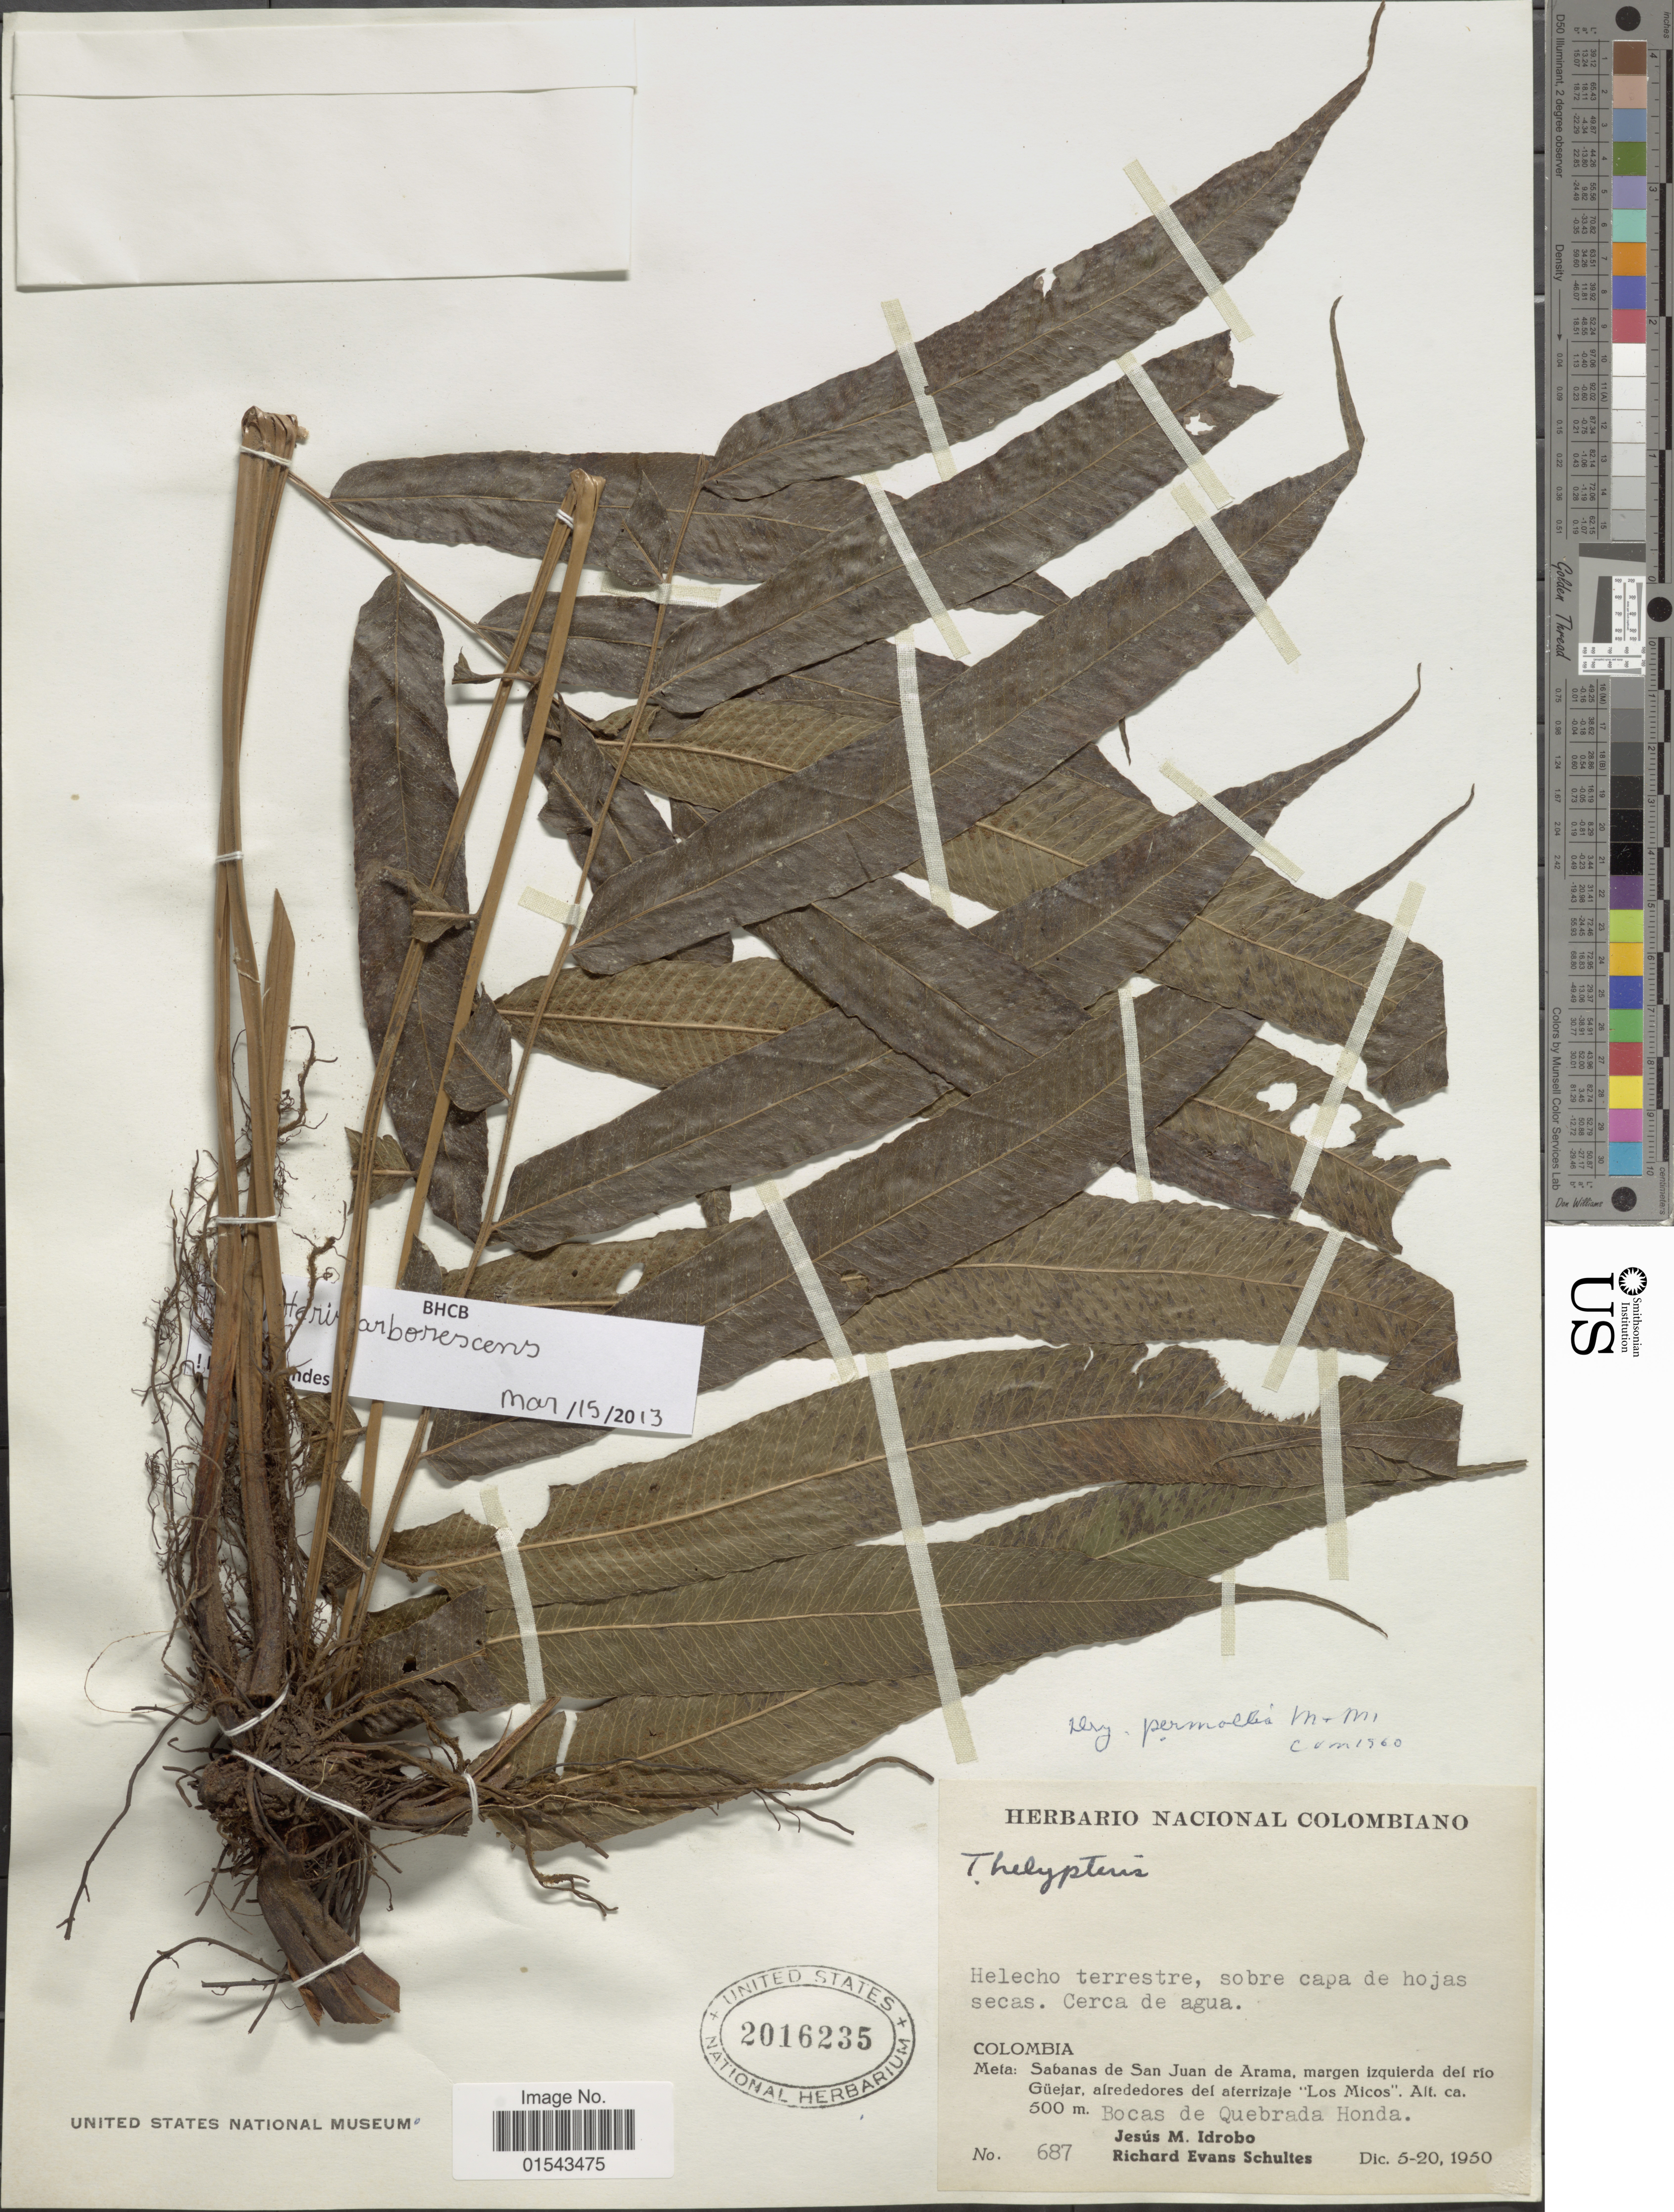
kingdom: Plantae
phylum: Tracheophyta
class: Polypodiopsida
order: Polypodiales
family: Thelypteridaceae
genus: Meniscium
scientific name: Meniscium arborescens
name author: Humb. & Bonpl. ex Willd.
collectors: J. M. Idrobo & R. E. Schultes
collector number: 687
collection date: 1950-12-05/1950-12-20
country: Colombia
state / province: Meta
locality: Sabanas de San Juan de Arama, margen izquierda del rio Güejar, alrededores del aterrizaje "Los Micos". Bocas de Quebrada Honda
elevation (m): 500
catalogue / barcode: US 2016235